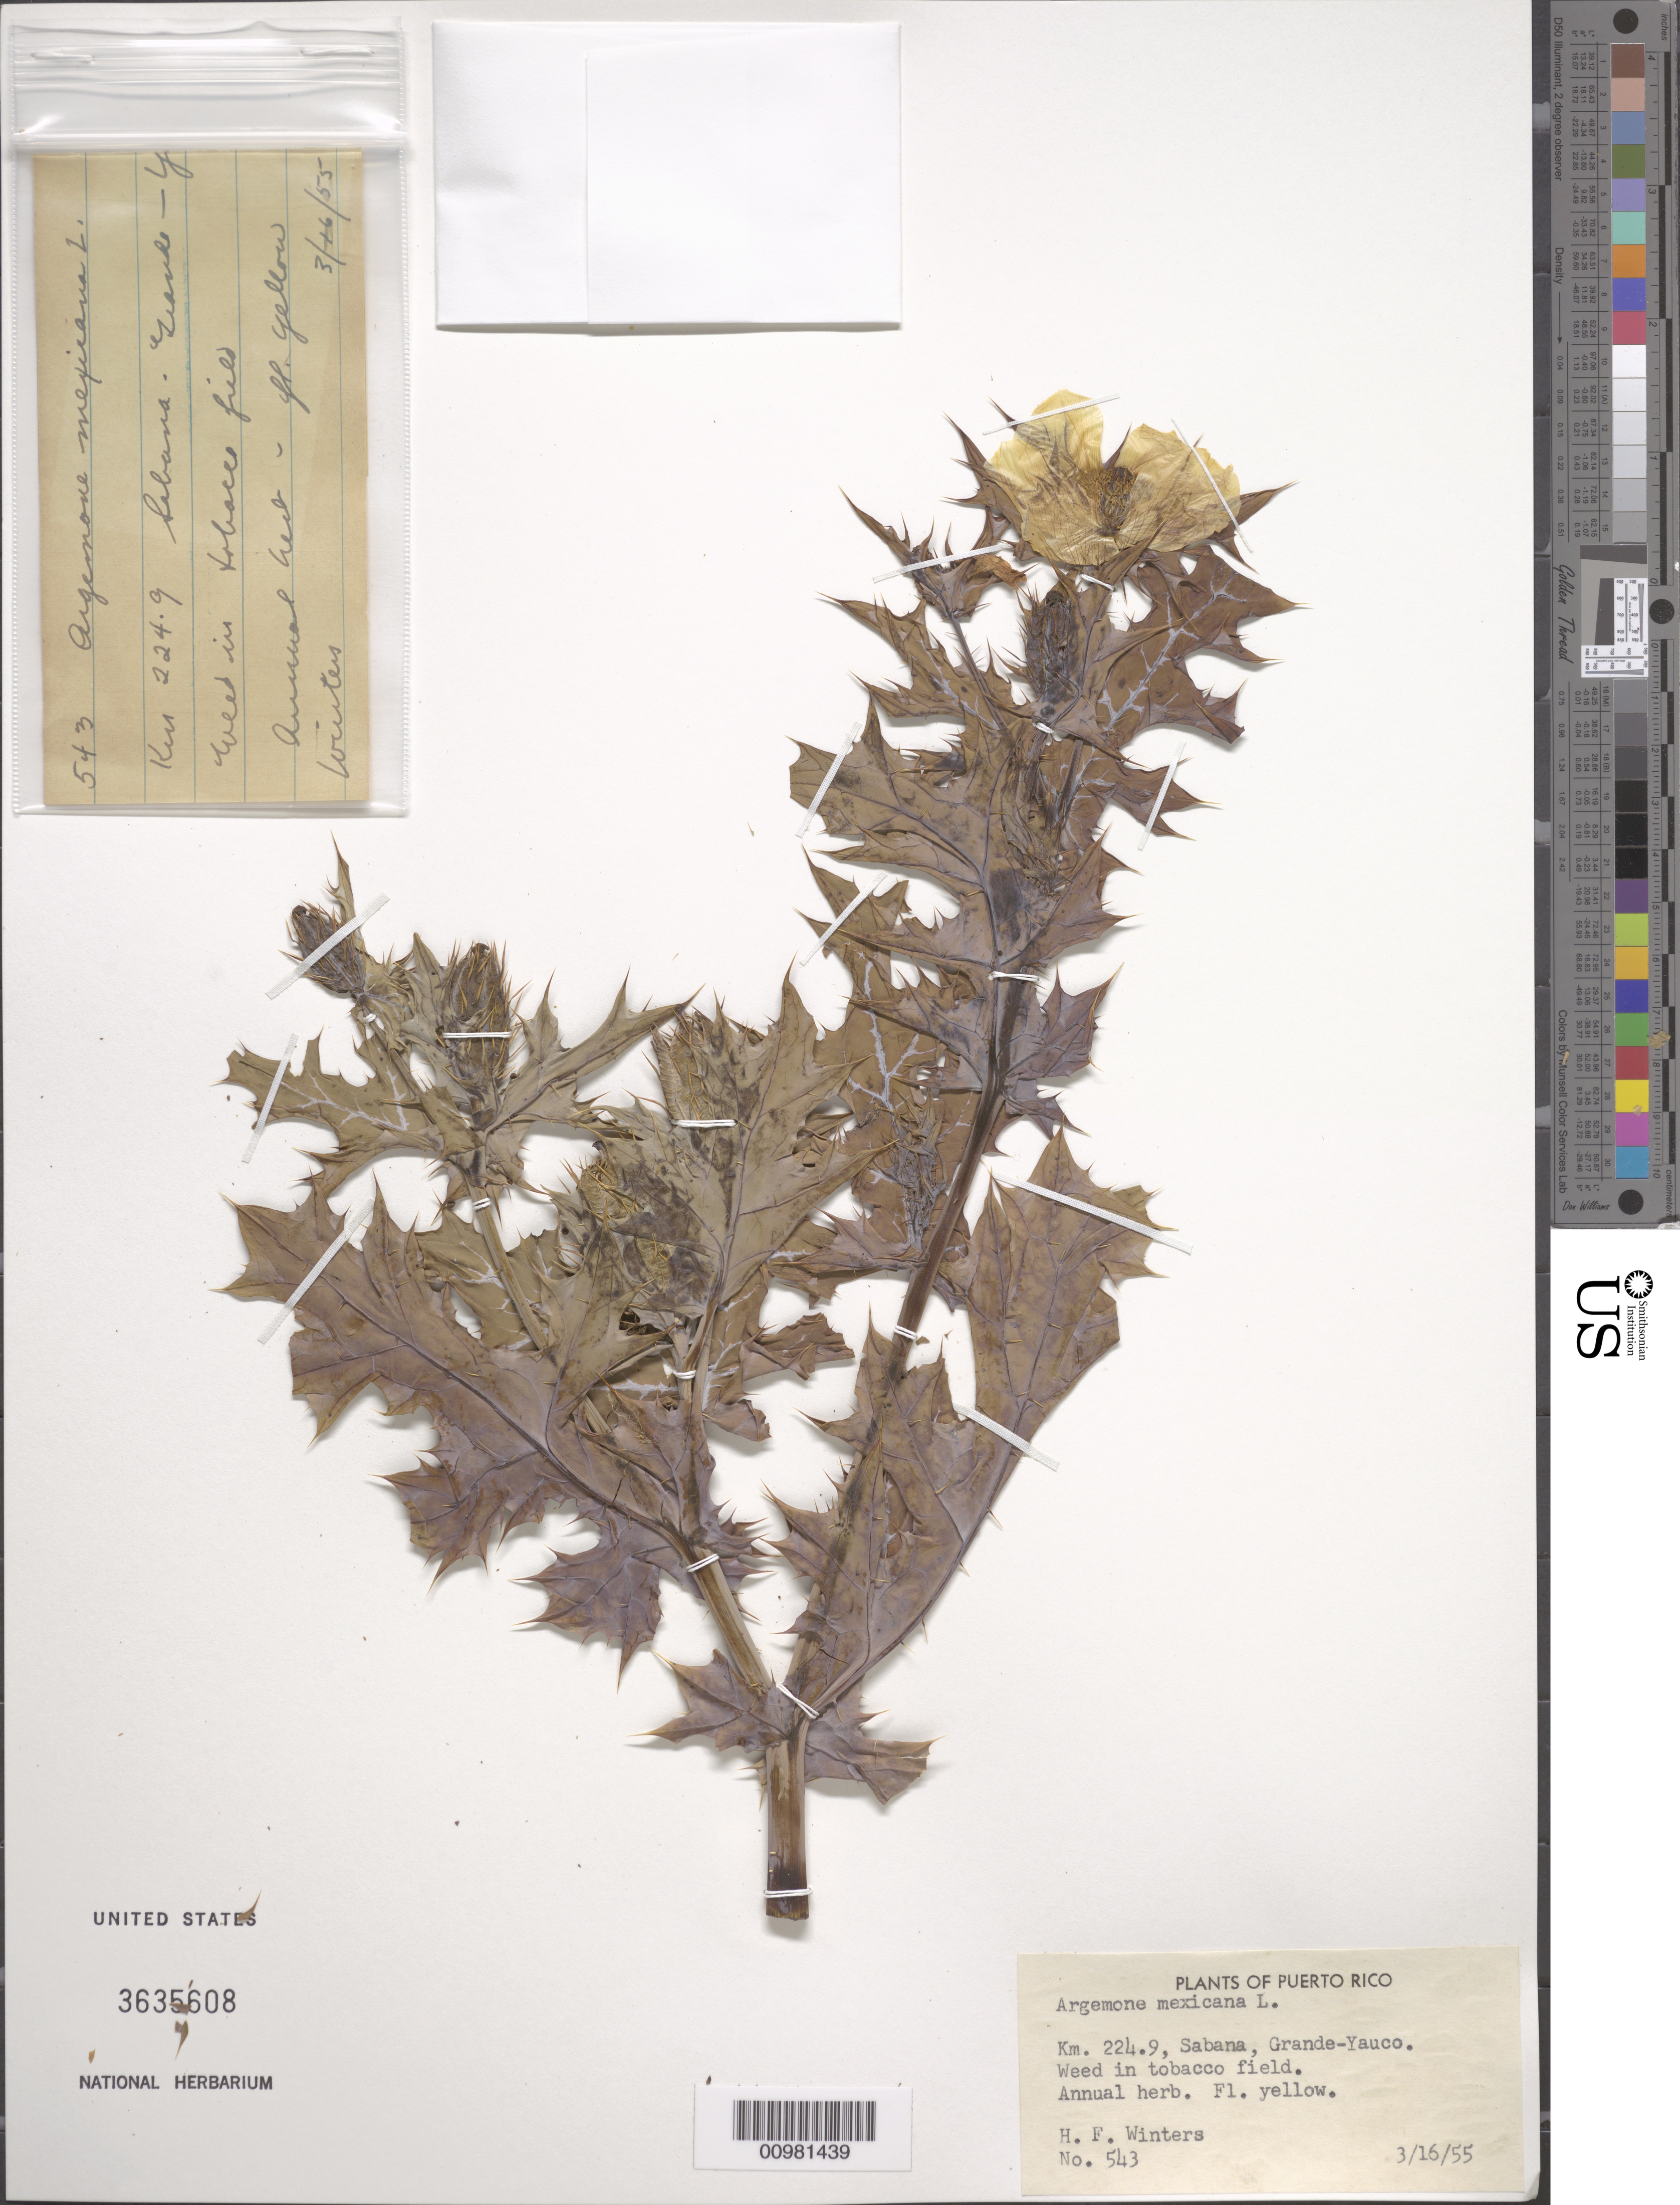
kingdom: Plantae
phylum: Tracheophyta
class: Magnoliopsida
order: Ranunculales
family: Papaveraceae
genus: Argemone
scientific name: Argemone mexicana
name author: L.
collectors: H. Winters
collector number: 543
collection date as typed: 16 Mar 1955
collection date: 1955-03-16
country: Puerto Rico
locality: Sabana Grande-Yauco, Km. 224.9.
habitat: in tobacco field.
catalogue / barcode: US 3635608